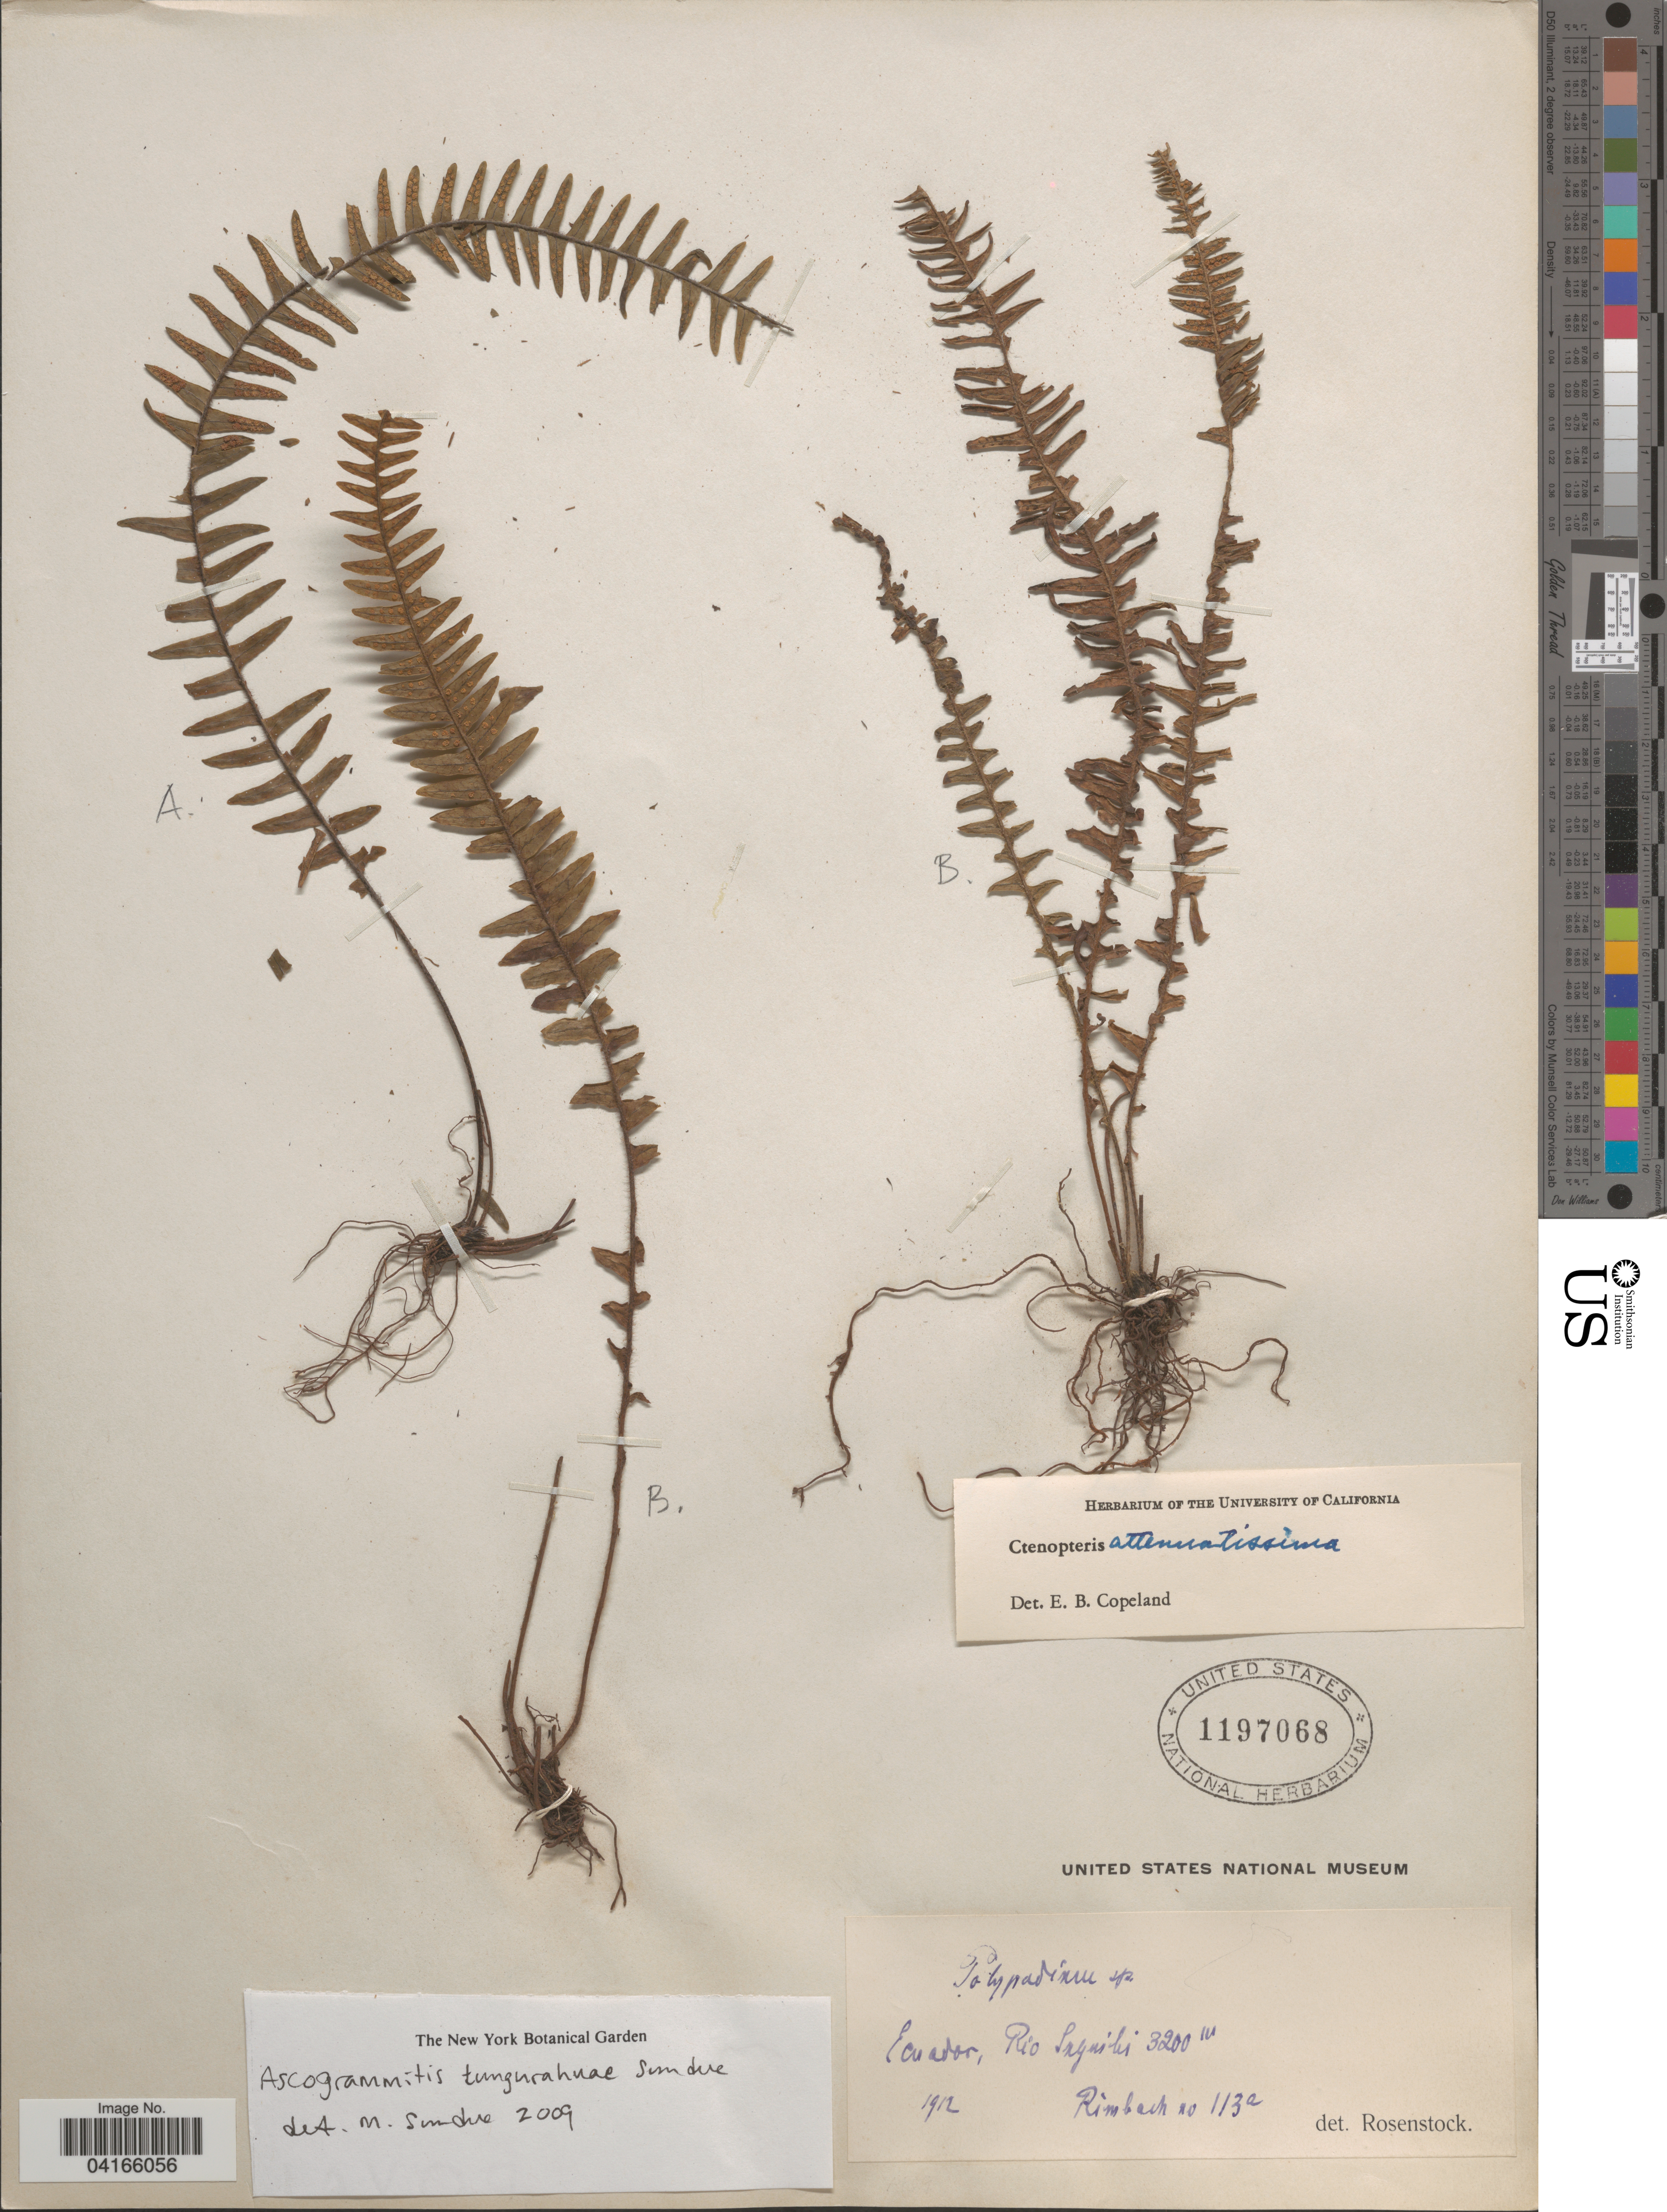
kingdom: Plantae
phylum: Tracheophyta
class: Polypodiopsida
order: Polypodiales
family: Polypodiaceae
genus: Ascogrammitis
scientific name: Ascogrammitis tungurahuae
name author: Sundue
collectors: Rimbach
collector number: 113a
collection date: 1912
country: Ecuador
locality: Rio Saguilis [interpreted].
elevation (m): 3200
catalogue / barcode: US 1197068